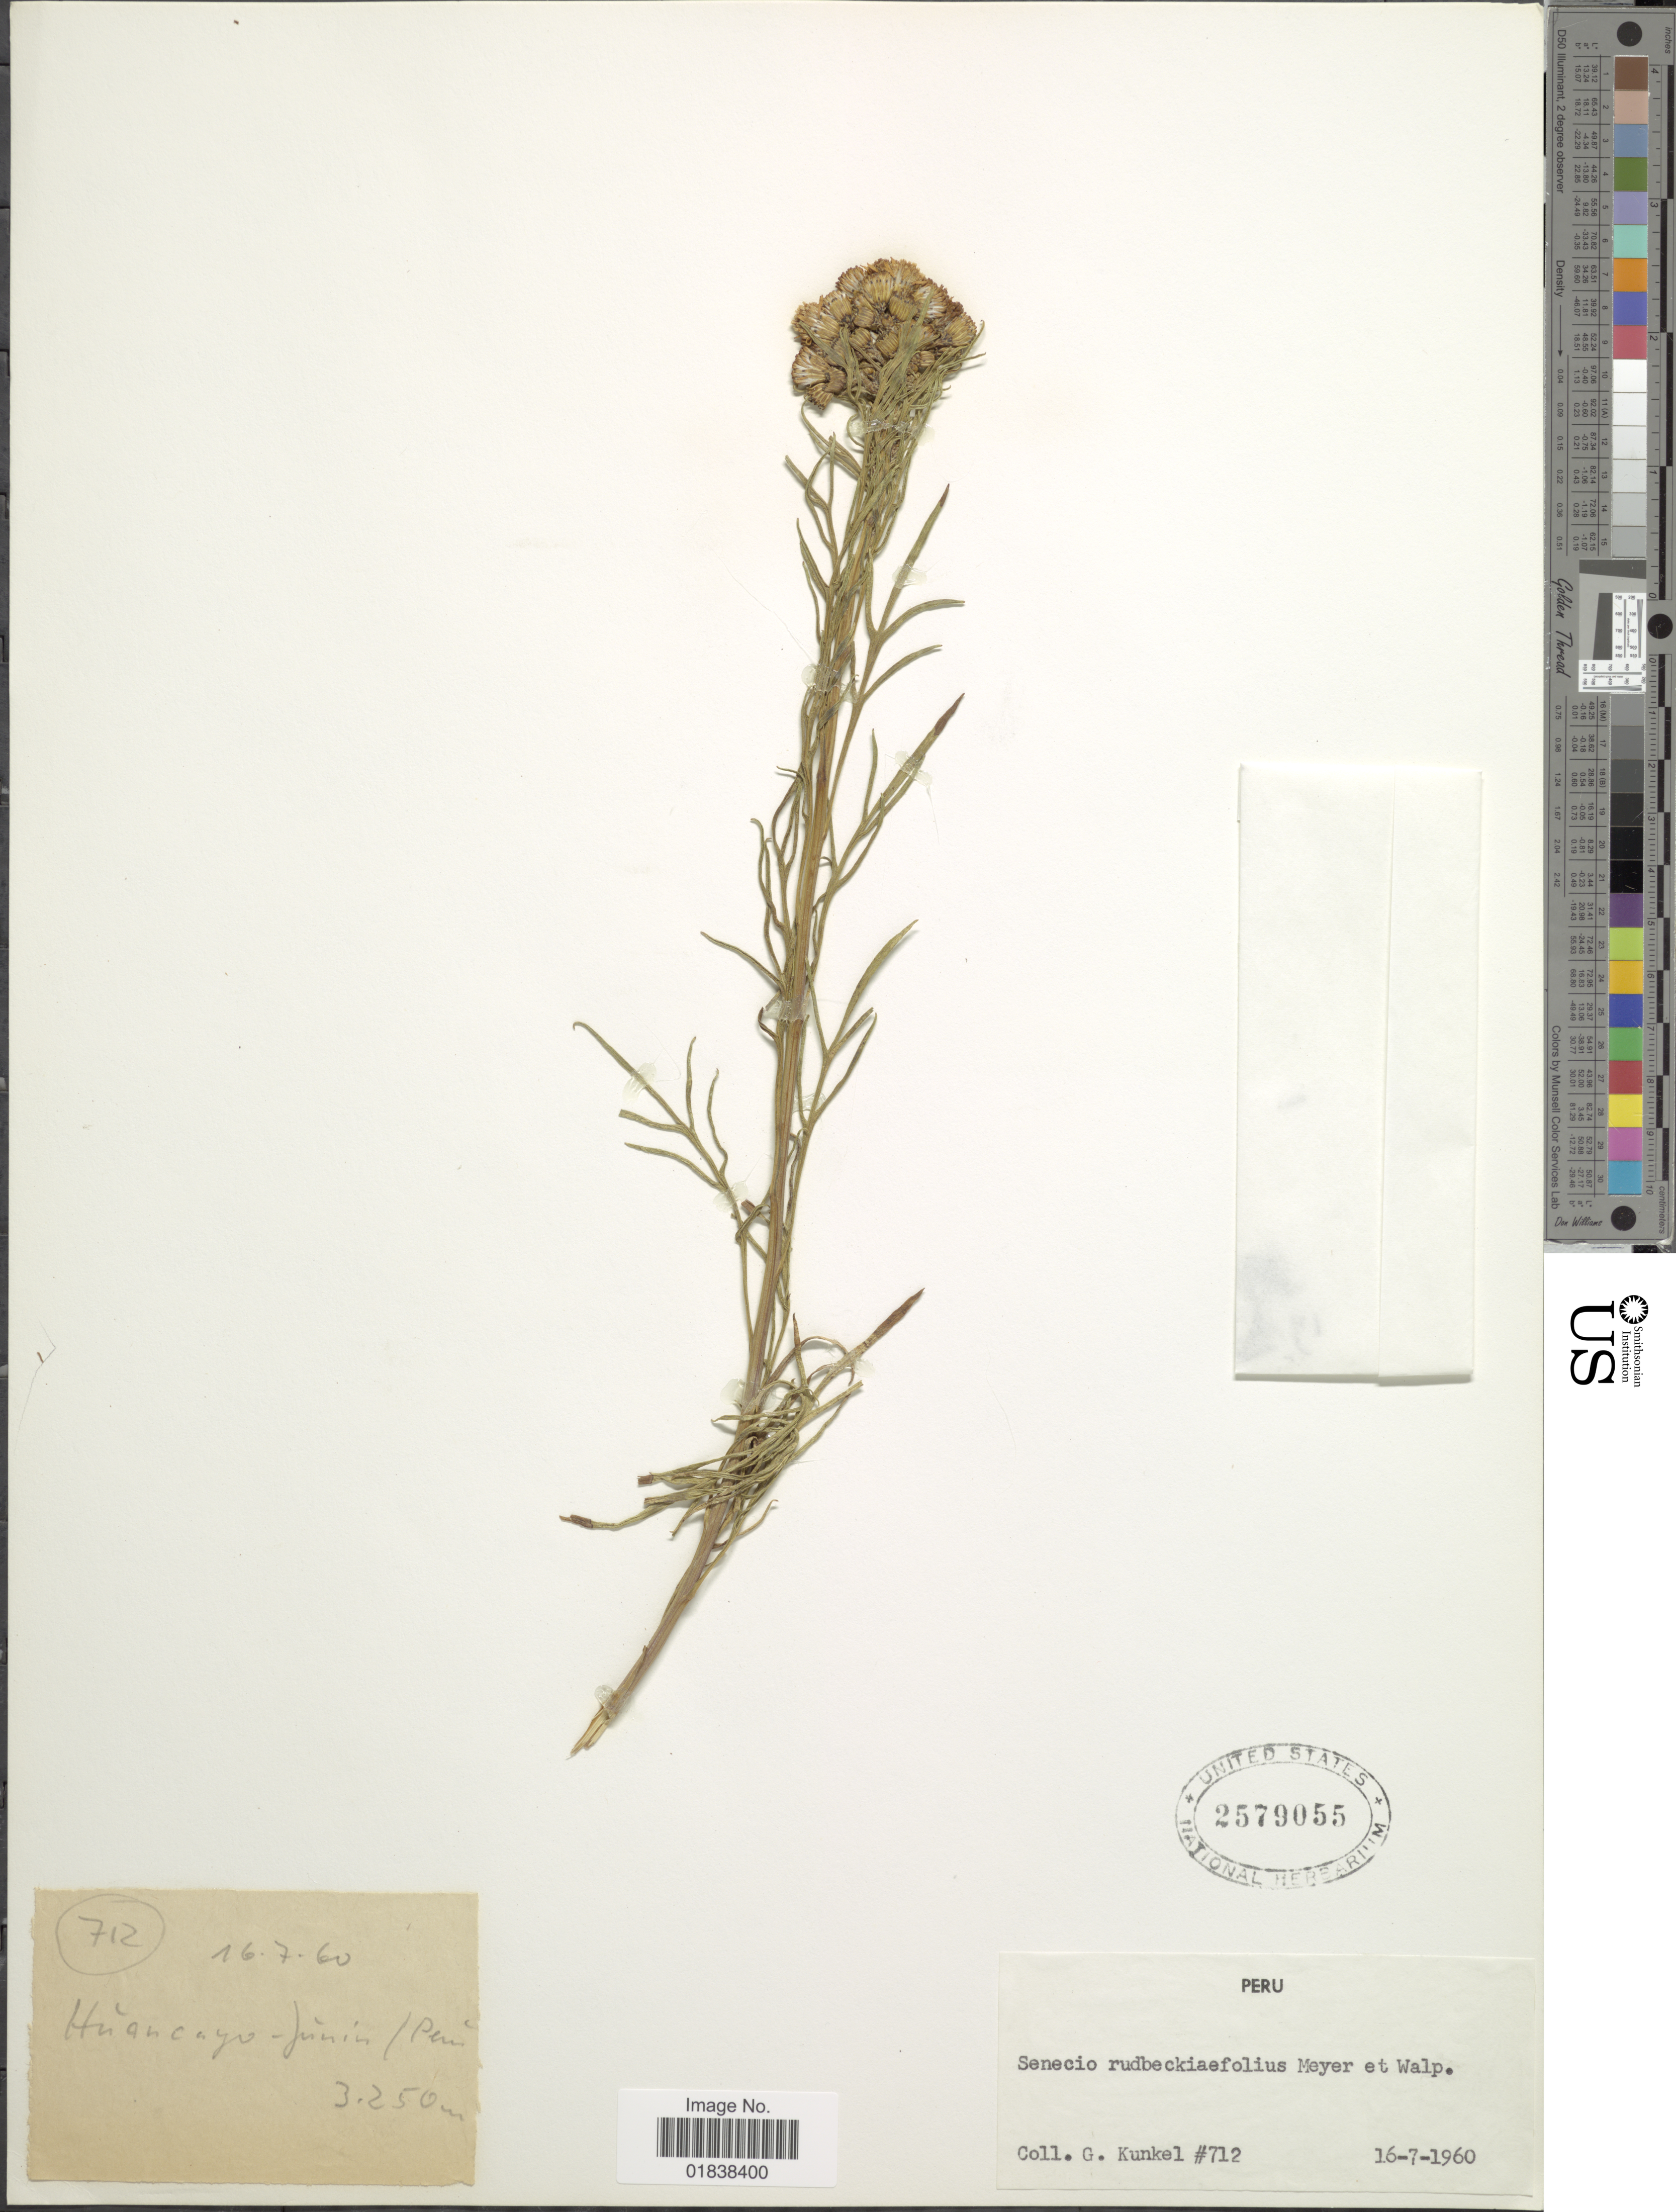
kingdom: Plantae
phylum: Tracheophyta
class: Magnoliopsida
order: Asterales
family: Asteraceae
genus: Senecio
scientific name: Senecio rudbeckiifolius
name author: Meyen & Walp.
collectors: G. Kunkel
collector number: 712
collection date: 1960-07-16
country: Peru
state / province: Junín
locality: Huancayo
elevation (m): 3250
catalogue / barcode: US 2579055